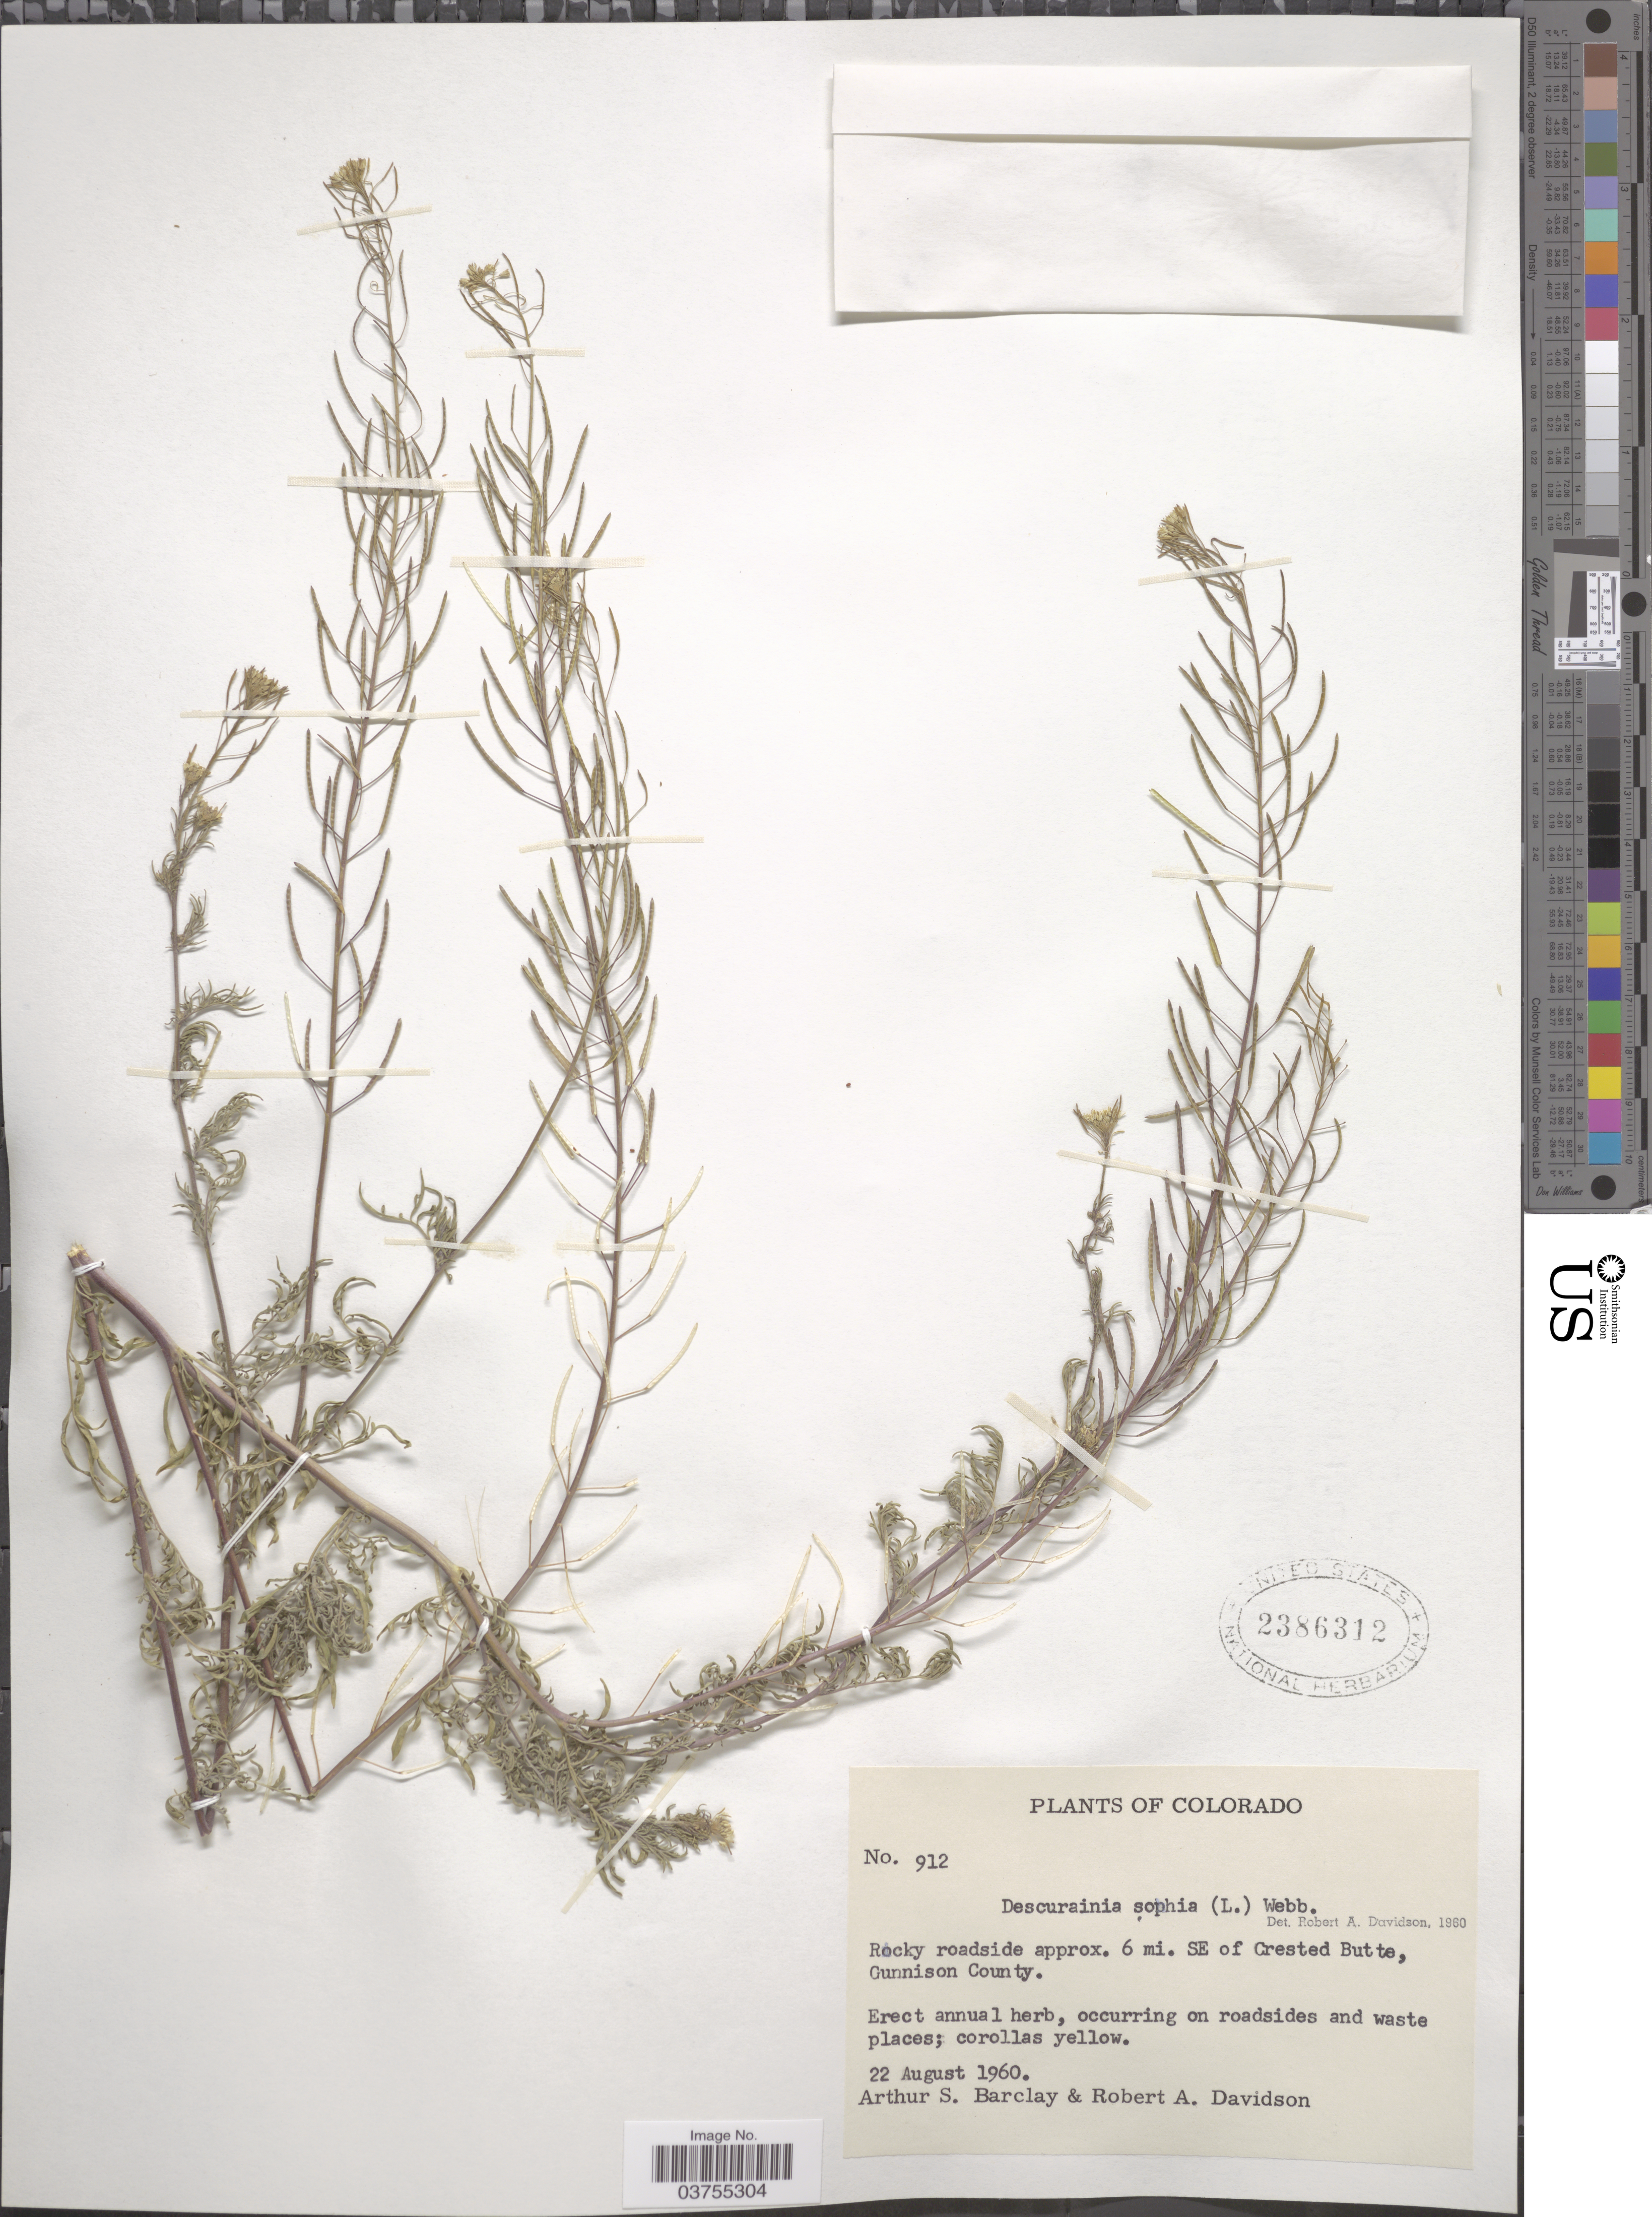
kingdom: Plantae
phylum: Tracheophyta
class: Magnoliopsida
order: Brassicales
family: Brassicaceae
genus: Descurainia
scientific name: Descurainia sophia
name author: (L.) Webb ex Prantl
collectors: A. S. Barclay & R. A. Davidson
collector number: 912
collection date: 1960-08-22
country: United States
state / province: Colorado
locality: Rocky roadside approx. 6 mi. SE of Crested Butte, Gunnison County.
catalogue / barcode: US 2386312